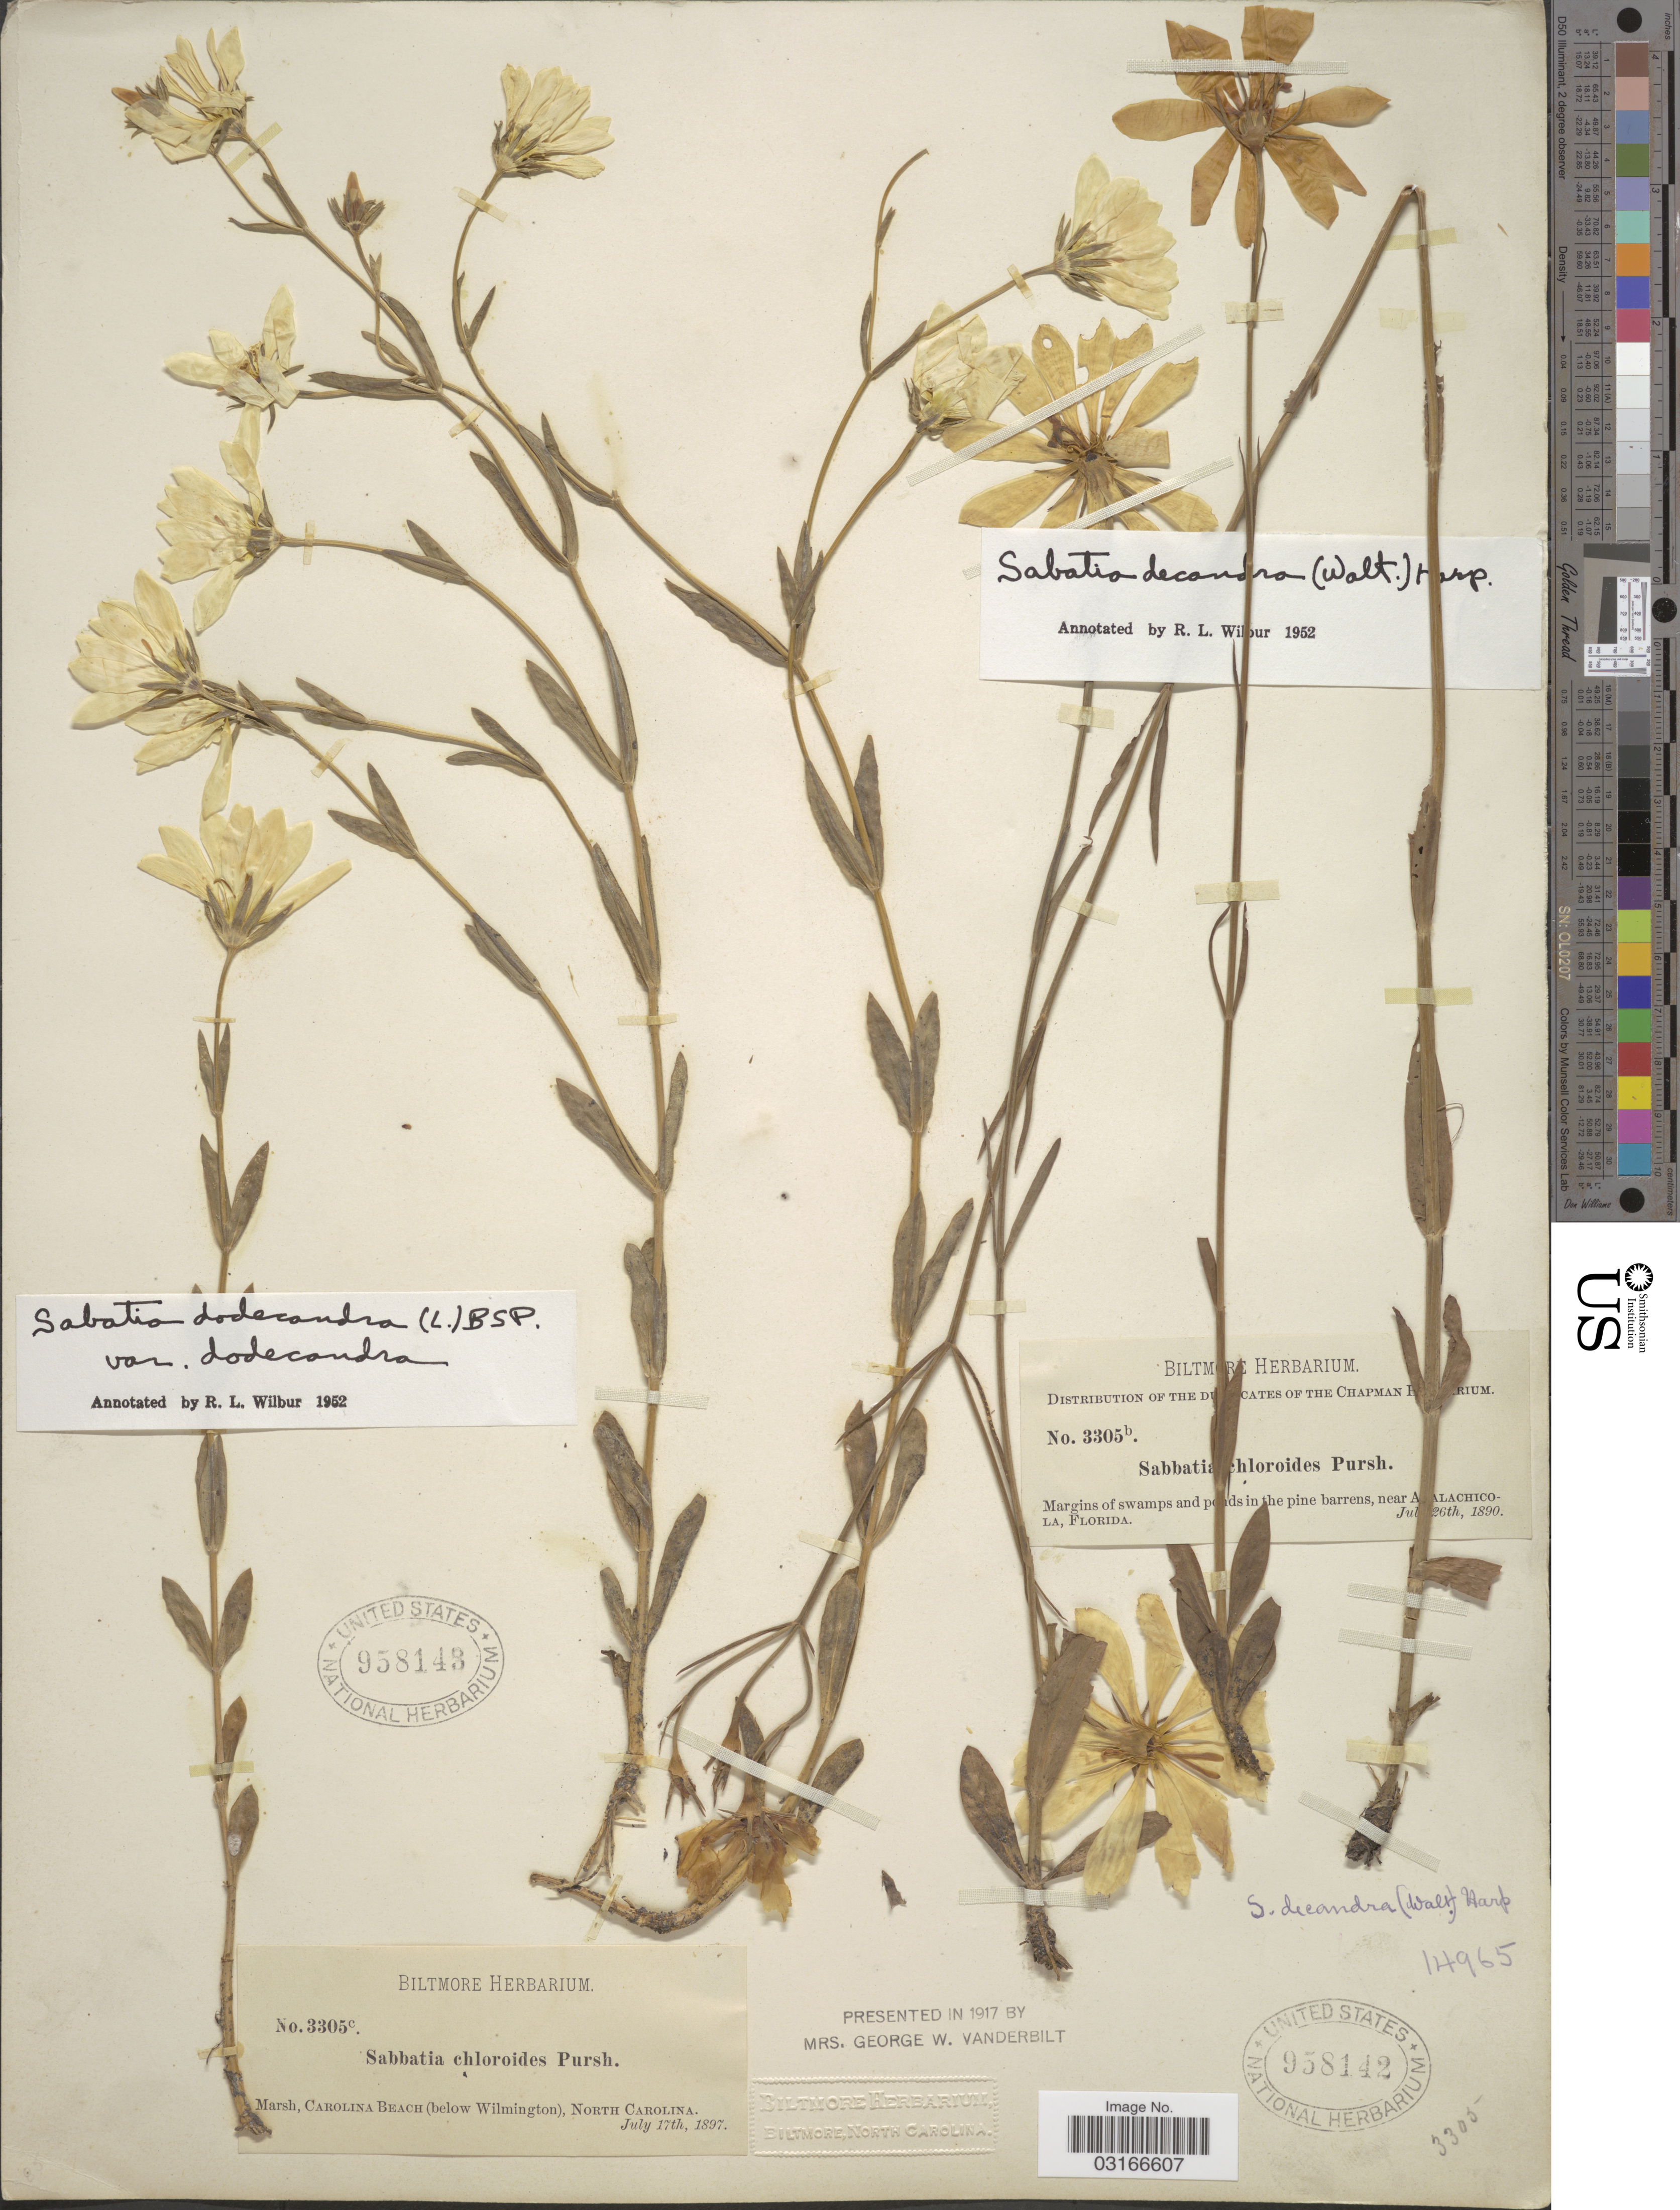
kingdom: Plantae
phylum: Tracheophyta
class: Magnoliopsida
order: Gentianales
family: Gentianaceae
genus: Sabatia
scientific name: Sabatia dodecandra var. dodecandra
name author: (L.) Britton et al.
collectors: ex herb. Biltmore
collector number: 3305b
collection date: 1890-07-26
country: United States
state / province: Florida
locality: Margins of swamps and ponds in the pine barrens, near Apalachicola, Florida.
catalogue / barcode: US 958142-2